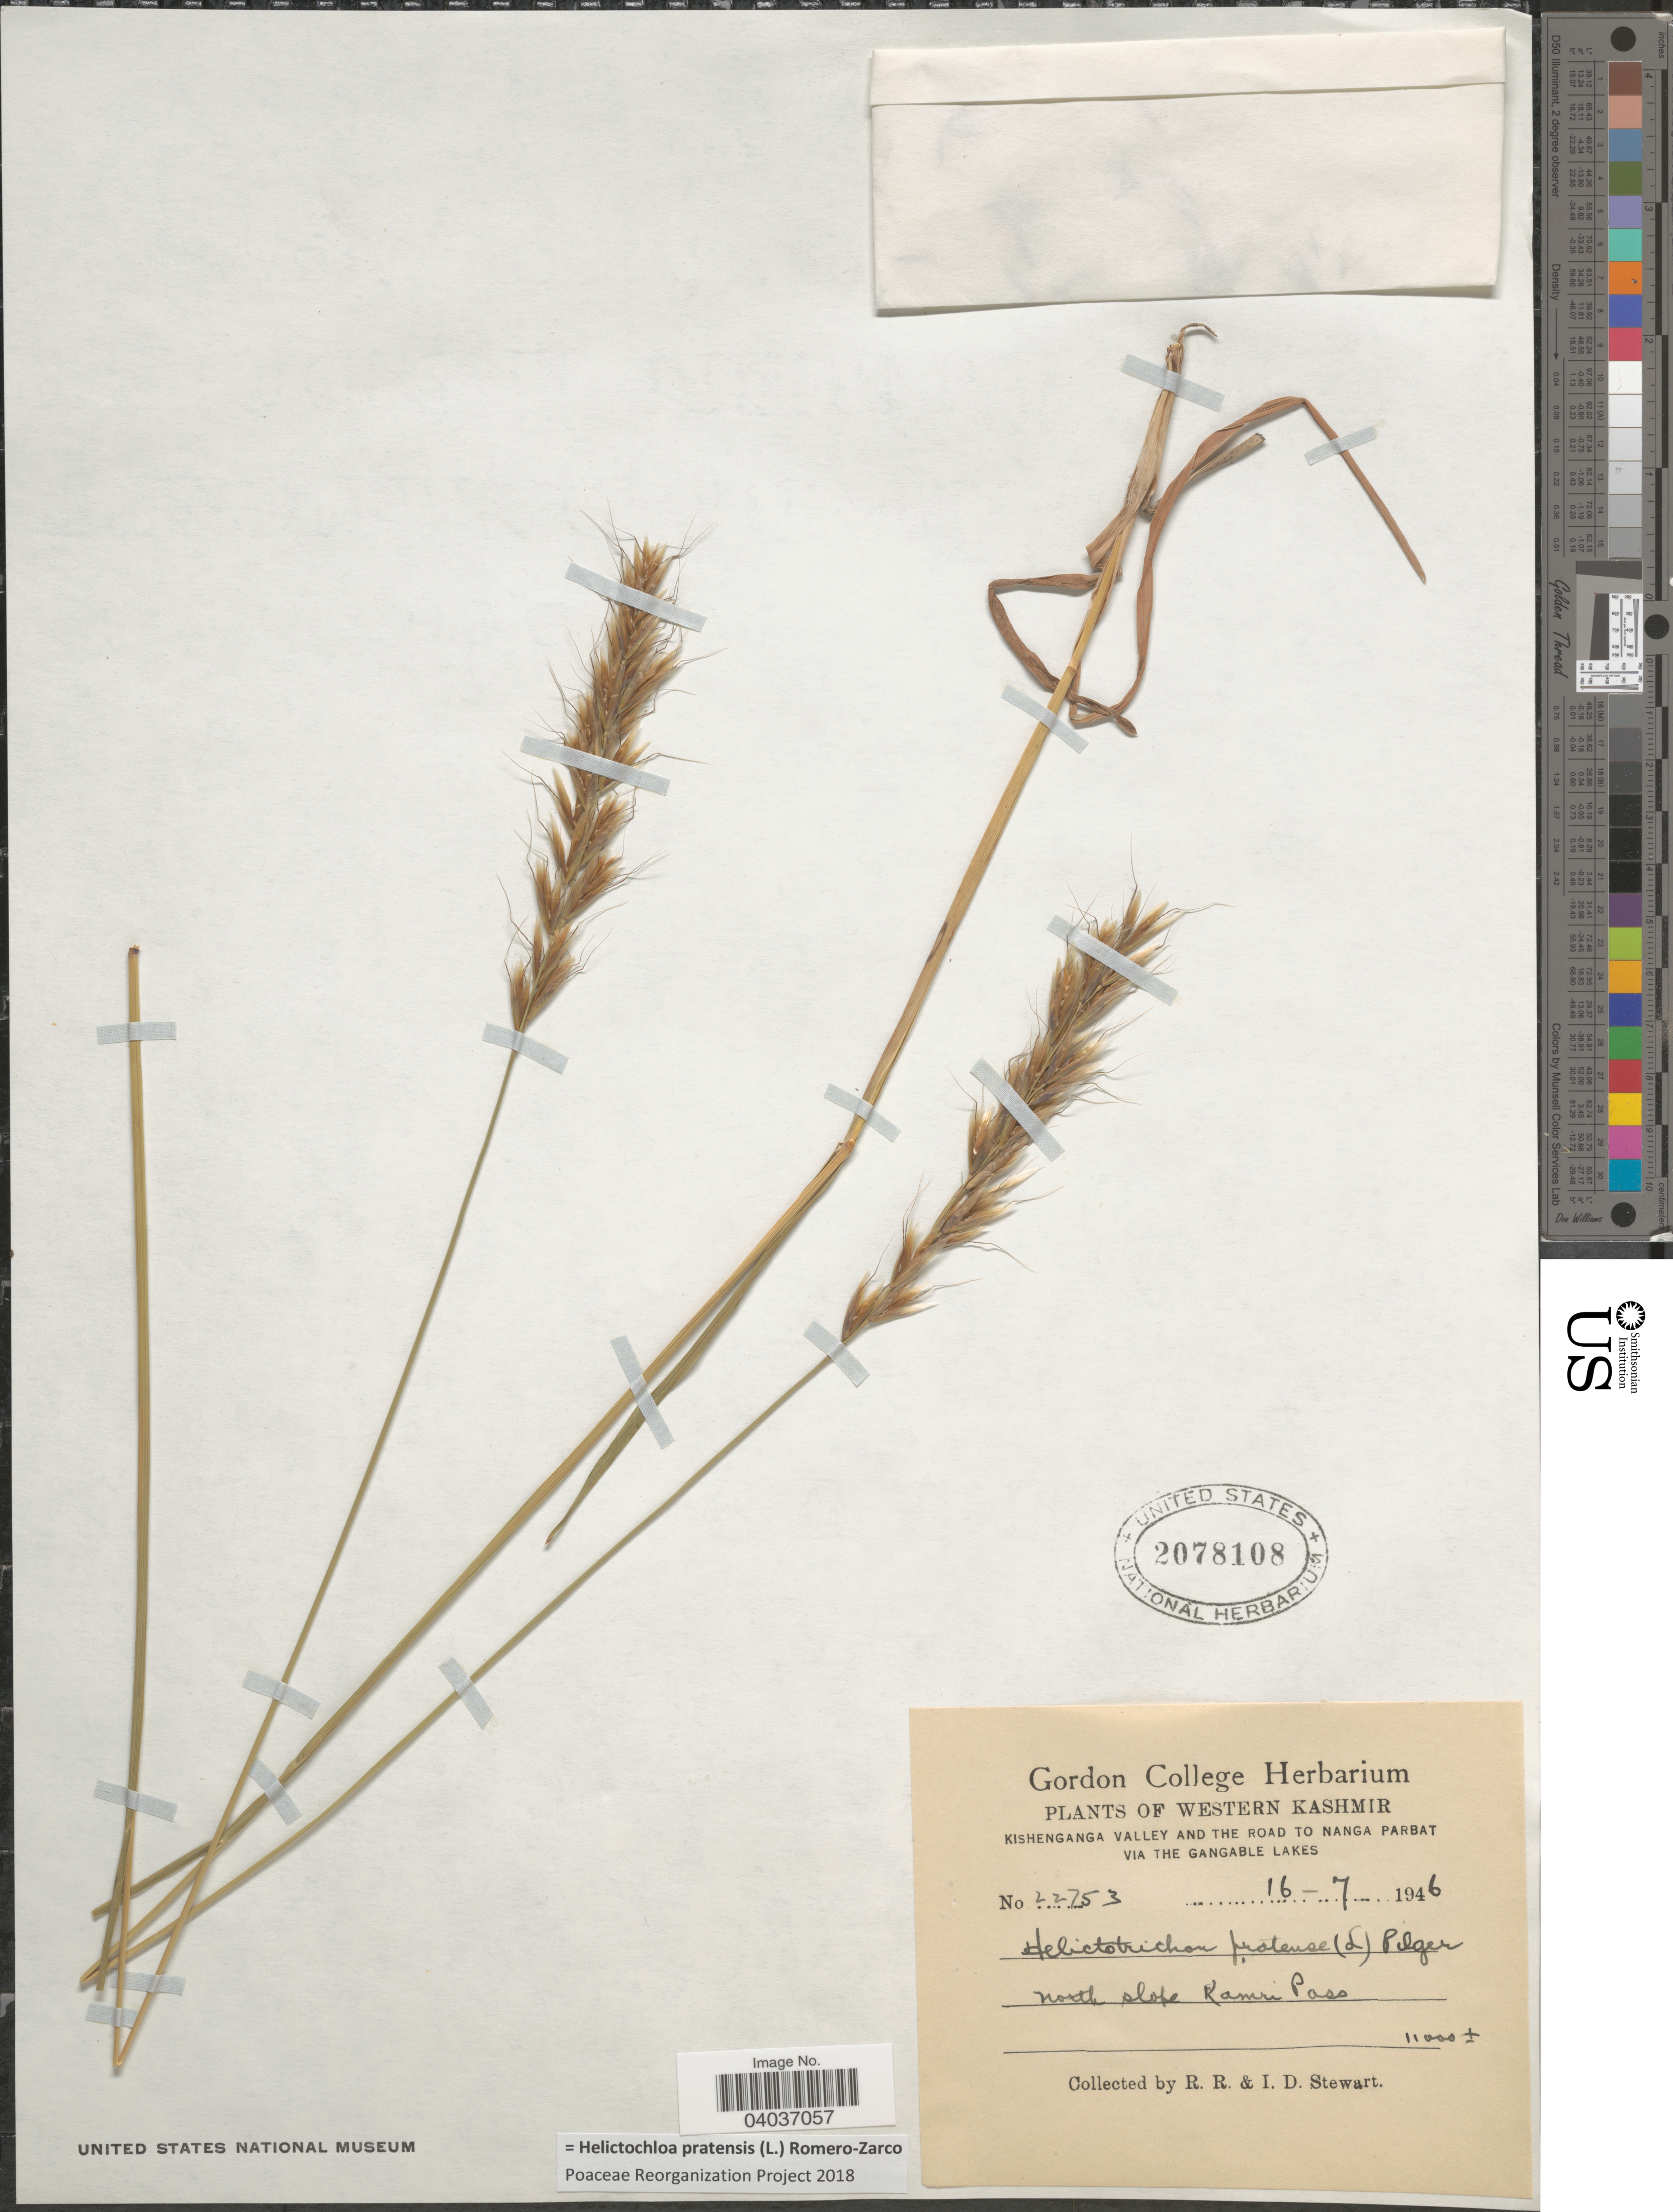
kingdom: Plantae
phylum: Tracheophyta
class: Liliopsida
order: Poales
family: Poaceae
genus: Helictochloa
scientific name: Helictochloa pratensis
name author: (L.) Romero-Zarco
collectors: R. Stewart & I. Stewart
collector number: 22753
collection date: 1946-07-16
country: India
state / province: Jammu and Kashmir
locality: Western Kashmir. Kishenganga Valley and the road to Nanga Parbat via the Gangable Lakes. North slope Kamri Pass.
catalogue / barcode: US 2078108